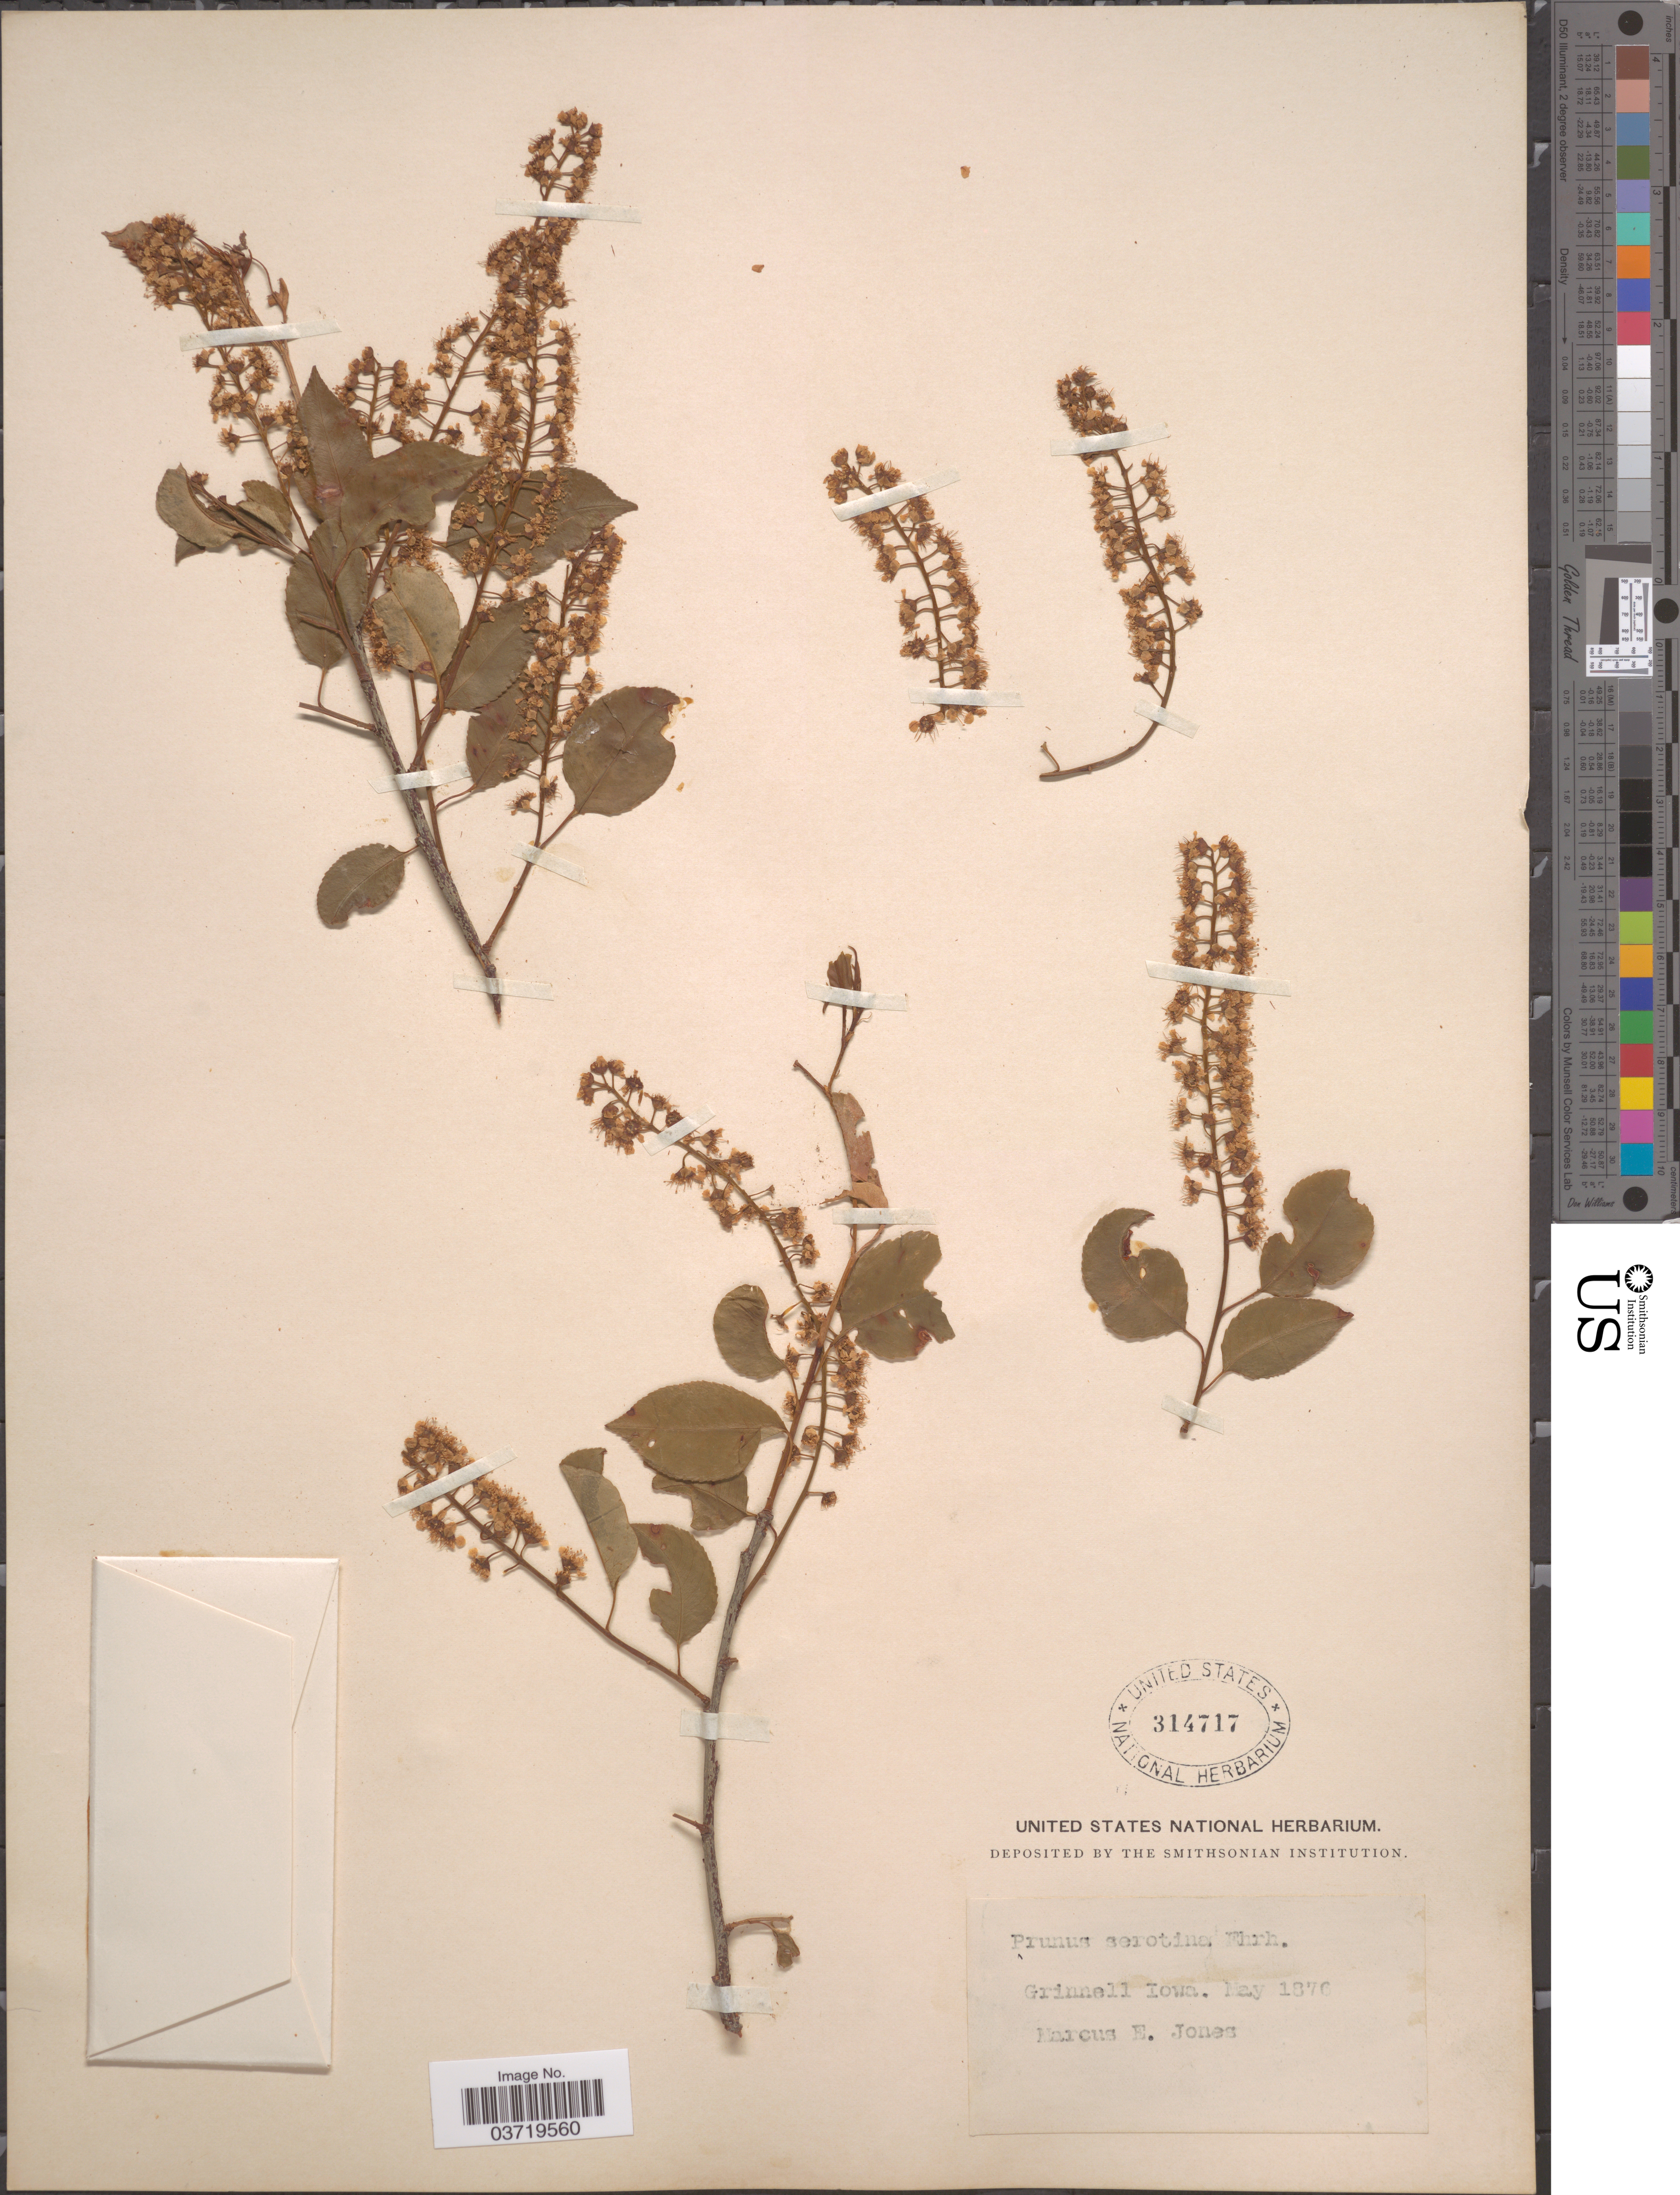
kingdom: Plantae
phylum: Tracheophyta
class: Magnoliopsida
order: Rosales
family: Rosaceae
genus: Prunus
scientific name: Prunus serotina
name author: Ehrh.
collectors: M. E. Jones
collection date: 1876-05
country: United States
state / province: Iowa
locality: Grinnell.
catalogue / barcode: US 314717